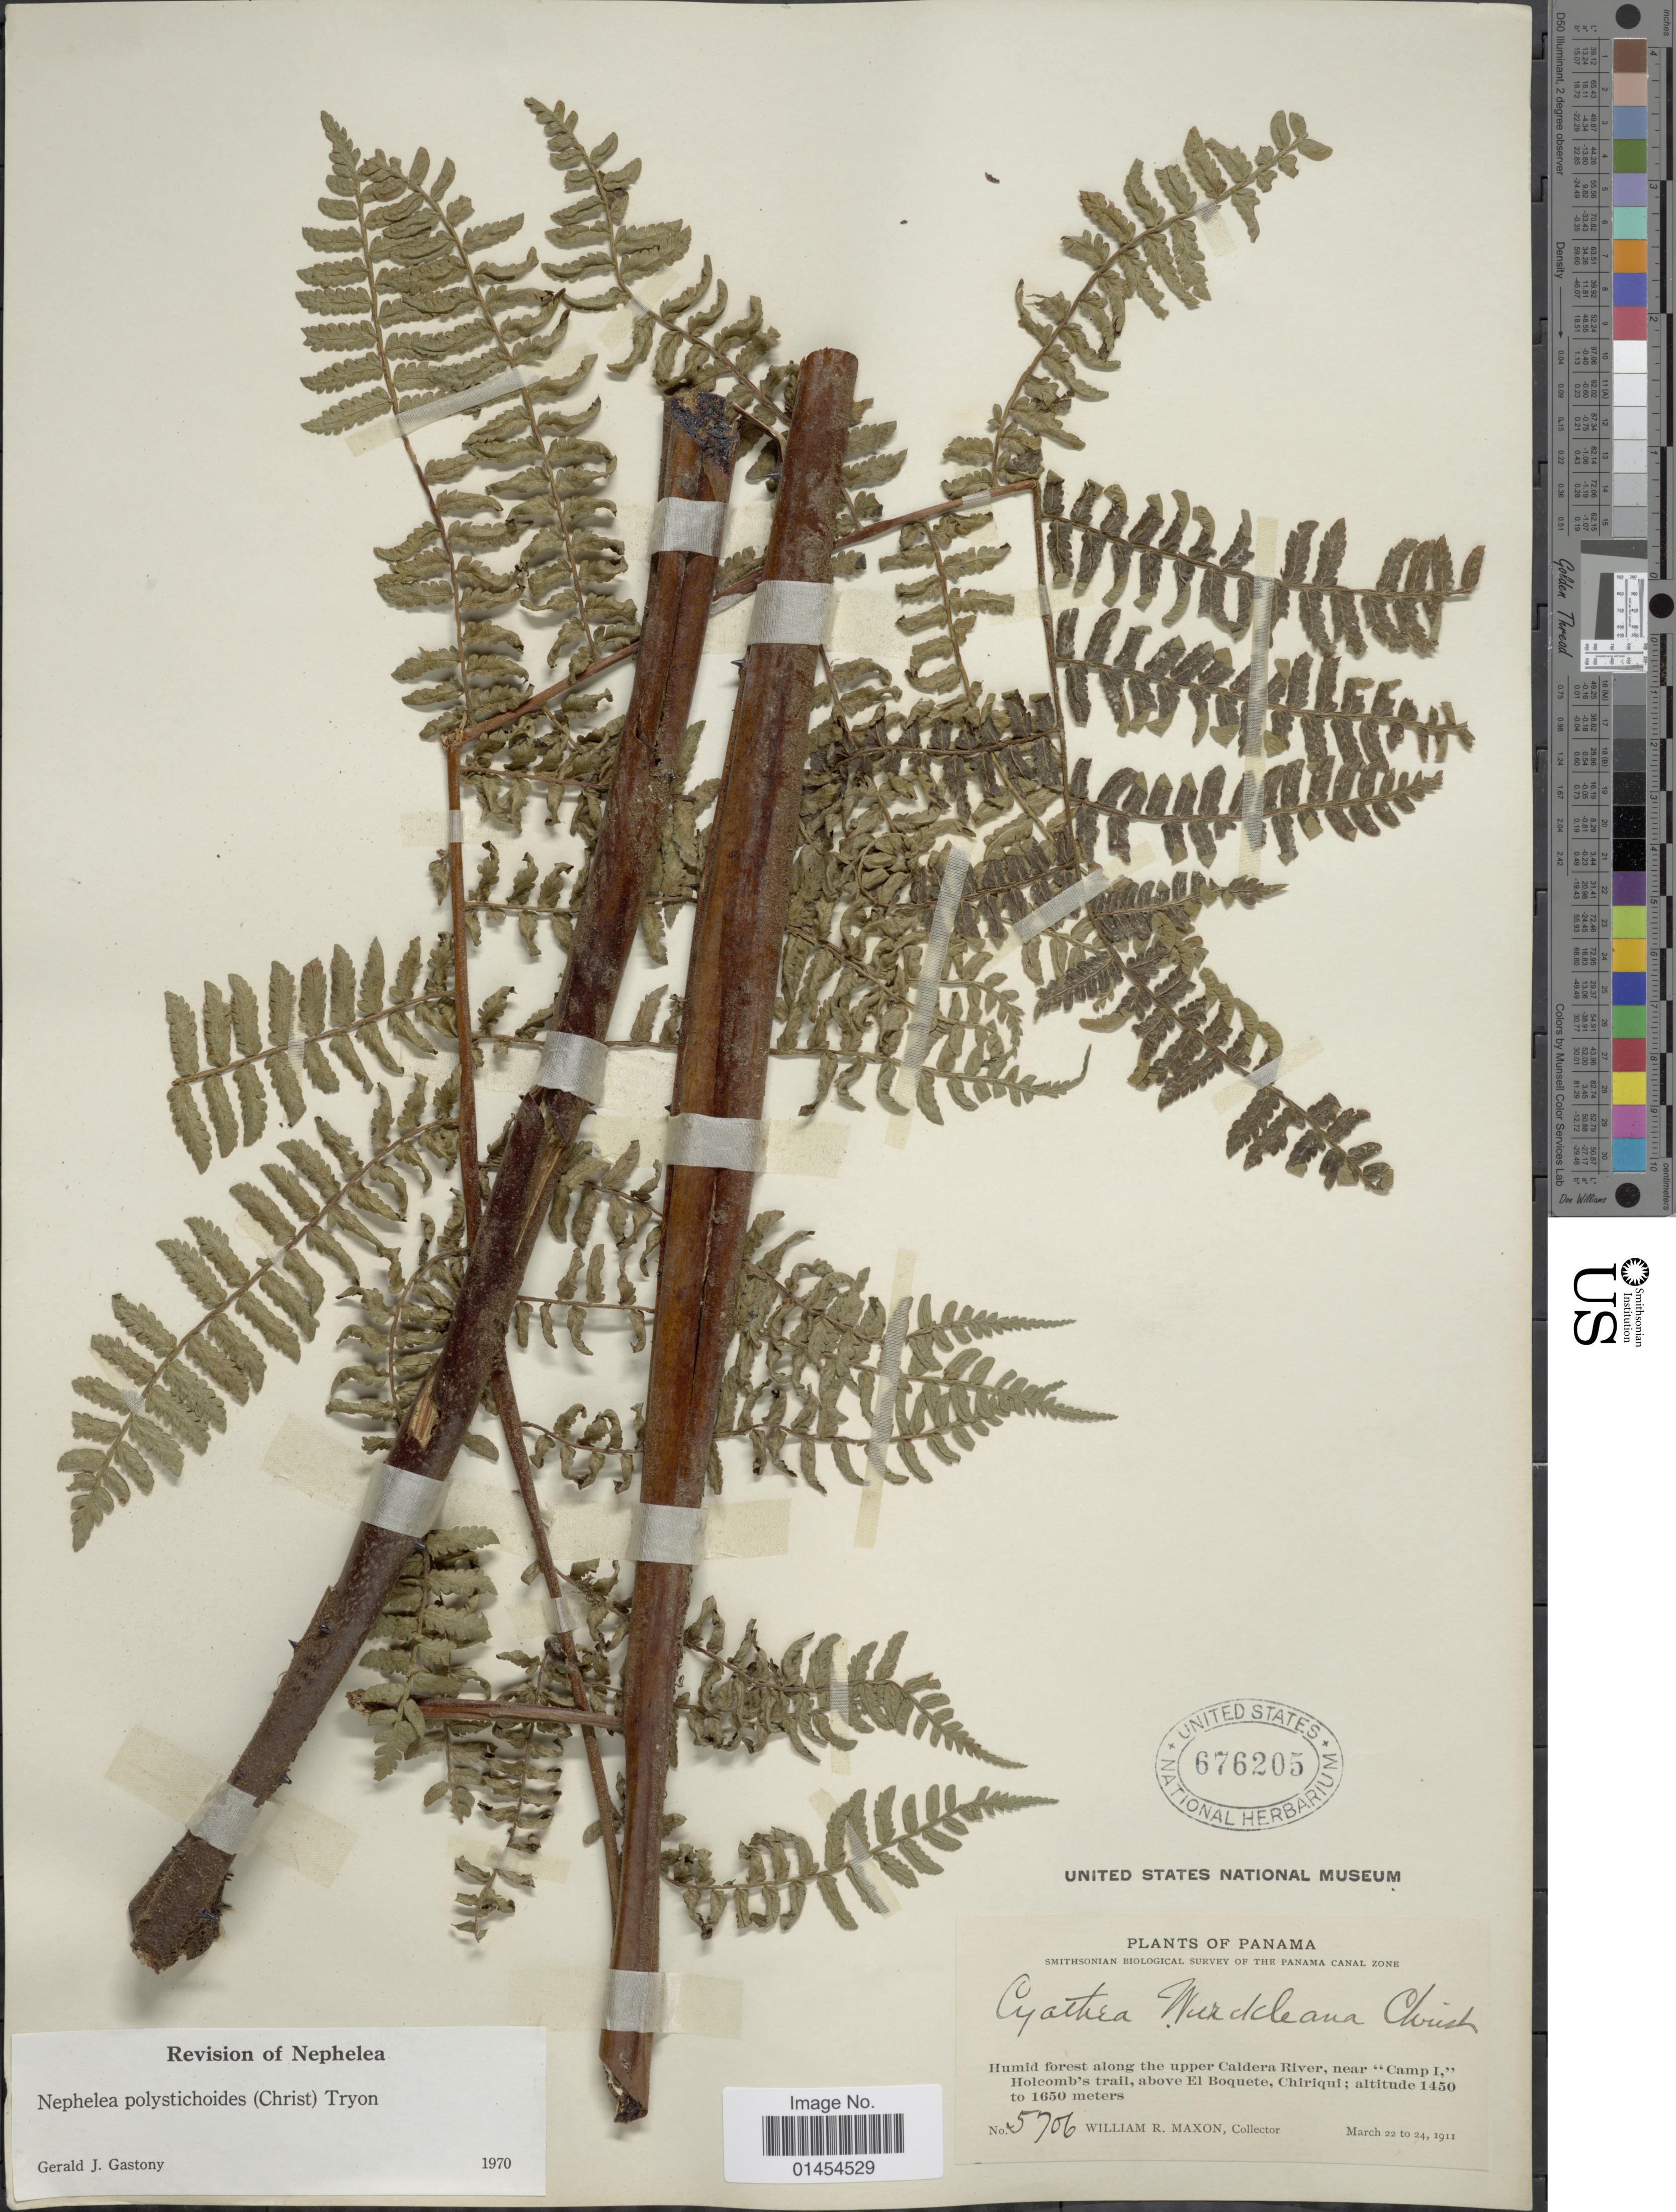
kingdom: Plantae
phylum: Tracheophyta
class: Polypodiopsida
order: Cyatheales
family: Cyatheaceae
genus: Alsophila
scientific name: Alsophila polystichoides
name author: Christ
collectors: W. R. Maxon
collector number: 5706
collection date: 1911-03-22/1911-03-24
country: Panama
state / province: Chiriqui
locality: Humid forest along the upper Caldera River, near "Camp I", Holcomb's trail, above El Boquete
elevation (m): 1450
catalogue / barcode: US 676205